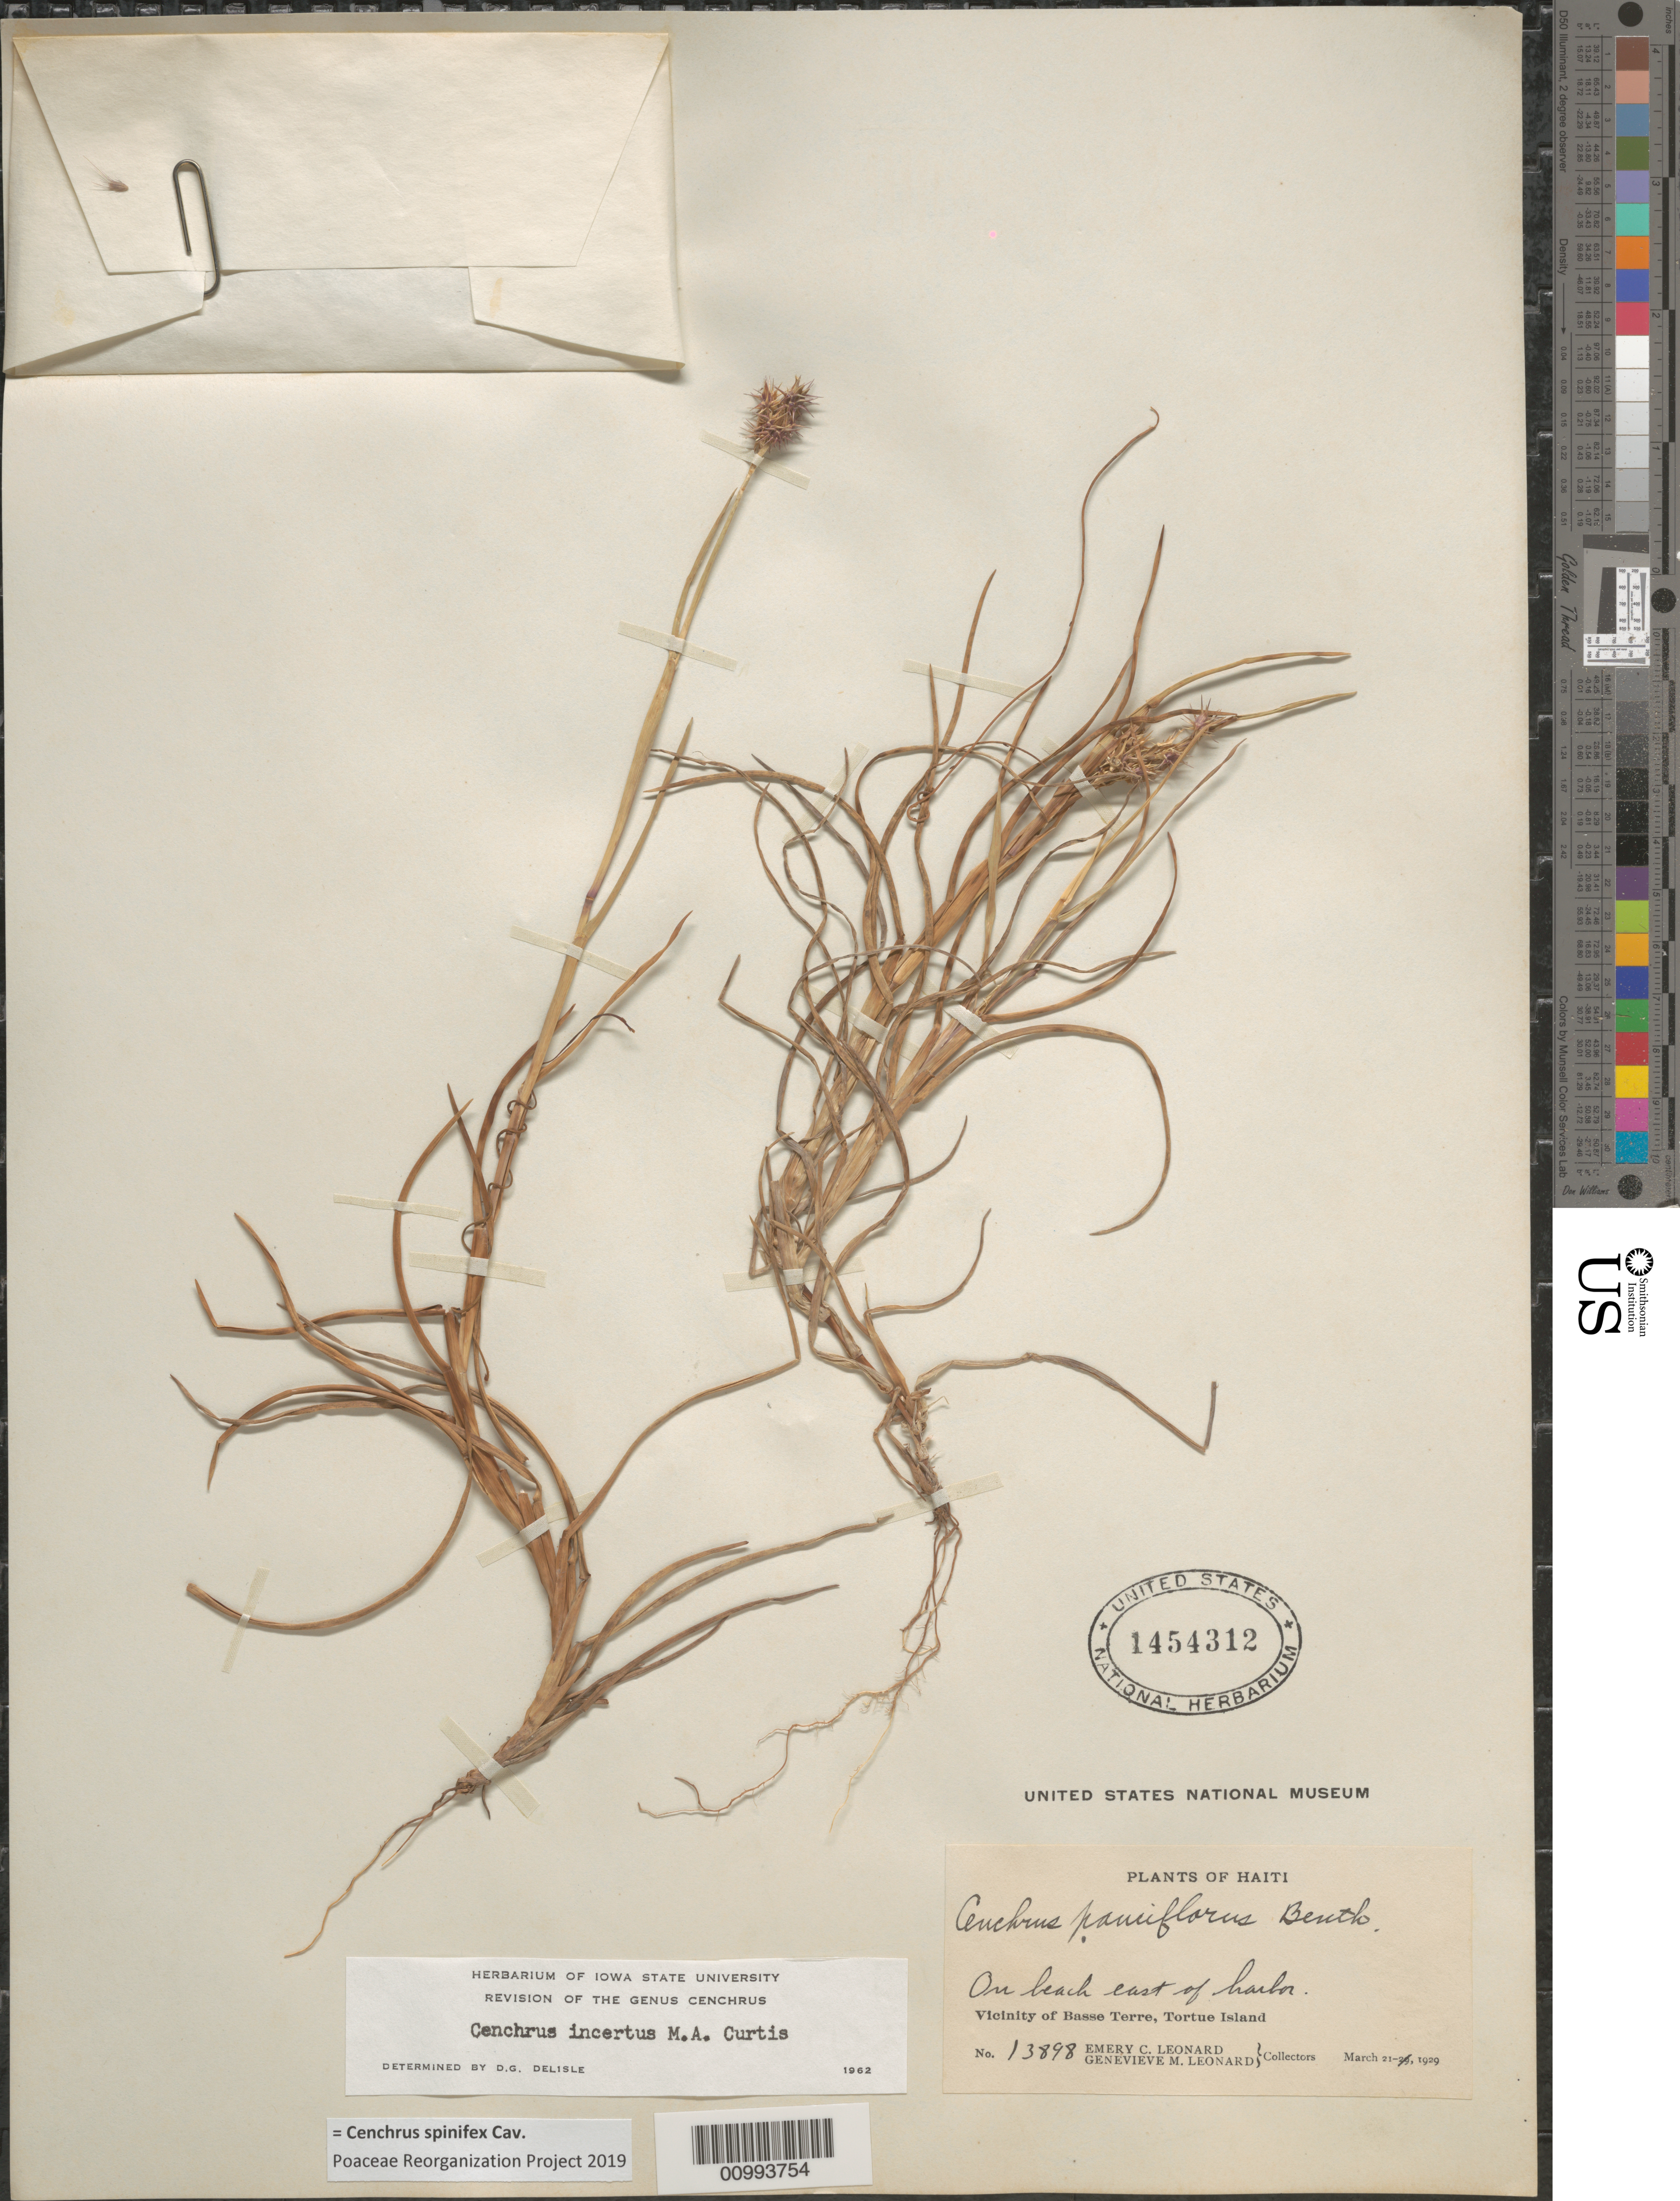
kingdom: Plantae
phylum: Tracheophyta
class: Liliopsida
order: Poales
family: Poaceae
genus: Cenchrus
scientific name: Cenchrus spinifex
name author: Cav.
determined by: Poaceae Reorganization Project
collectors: E. C. Leonard & G. M. Leonard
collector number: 13898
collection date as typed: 21 Mar 1929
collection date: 1929-03-21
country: Haiti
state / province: Nord-Óuest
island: Île de la Tortue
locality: Vicinity of Basse Terre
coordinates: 0 N, 0 E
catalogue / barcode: US 1454312